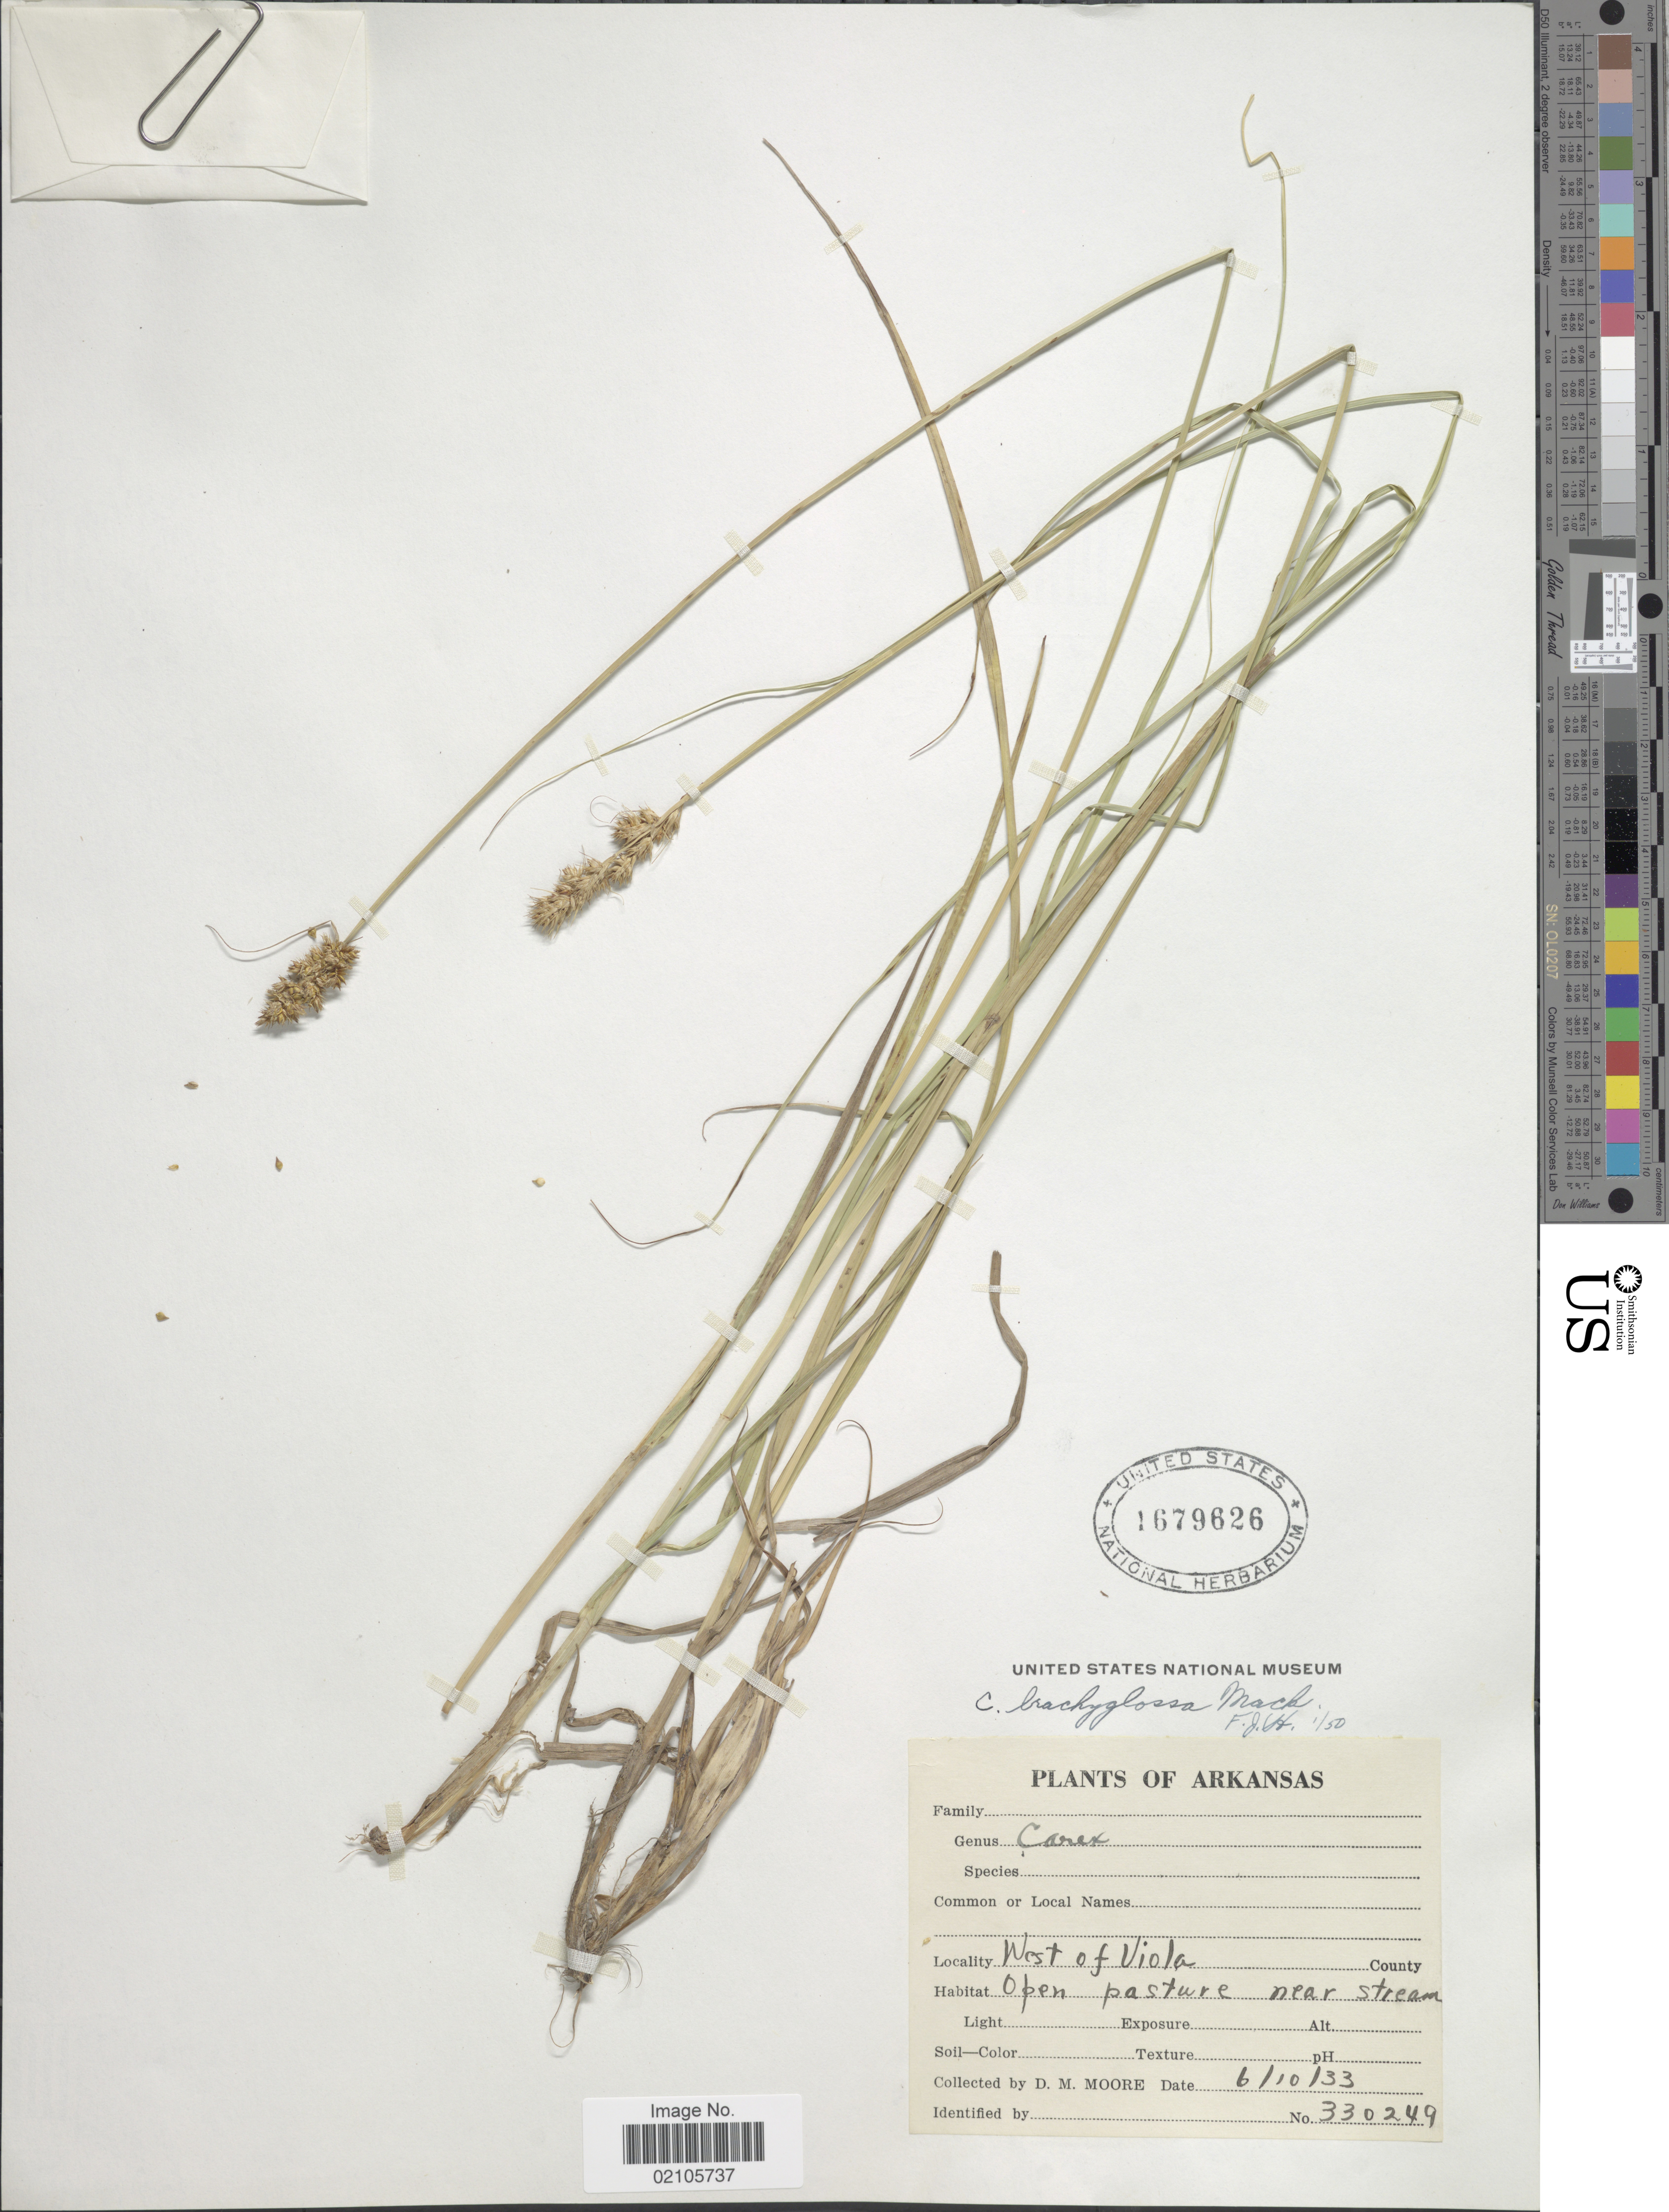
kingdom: Plantae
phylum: Tracheophyta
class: Liliopsida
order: Poales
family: Cyperaceae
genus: Carex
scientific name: Carex annectens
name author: (E.P. Bicknell) E.P. Bicknell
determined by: Strong, Mark T., (BOT), Smithsonian Institution - National Museum of Natural History (UNITED STATES)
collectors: D. Moore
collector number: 330249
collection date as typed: Transcribed d/m/y: 10/6/33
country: United States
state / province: Arkansas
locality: West of Viola County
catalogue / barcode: US 1679626